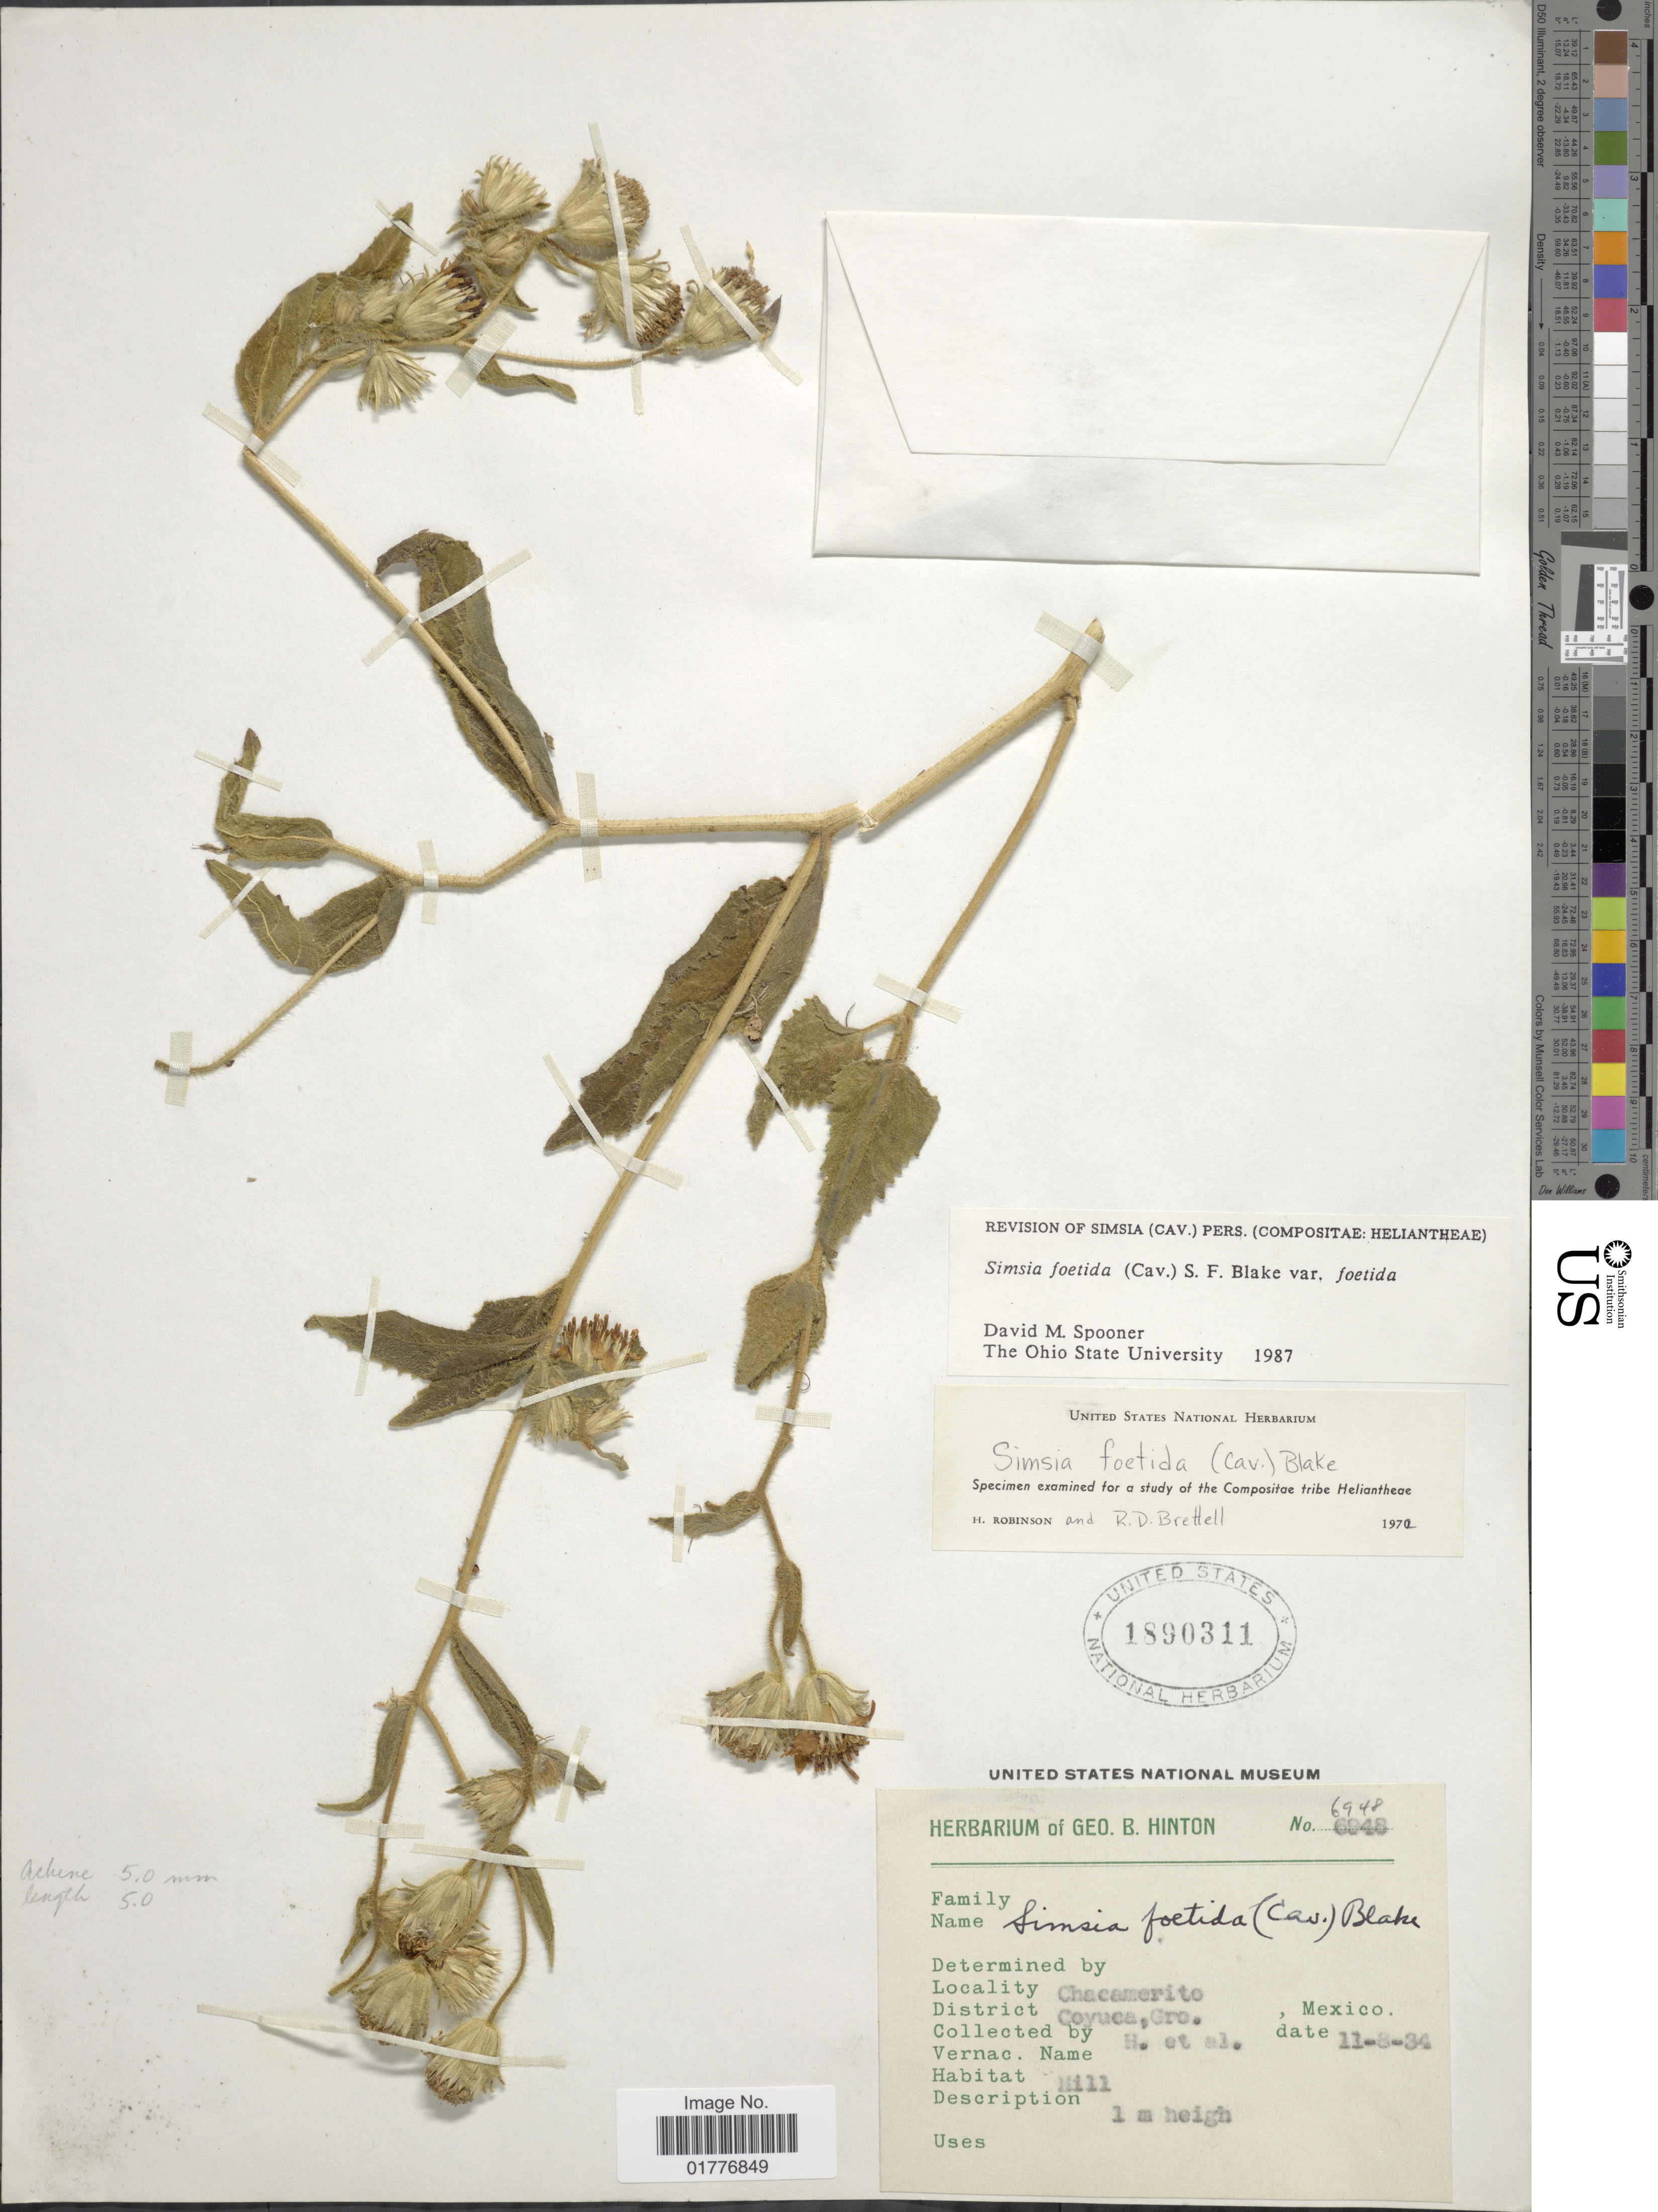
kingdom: Plantae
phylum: Tracheophyta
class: Magnoliopsida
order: Asterales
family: Asteraceae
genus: Simsia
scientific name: Simsia foetida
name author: (Cav.) S.F. Blake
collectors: G. B. Hinton & et al.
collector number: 6948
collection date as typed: Transcribed d/m/y: 11/8/34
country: Mexico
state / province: Guerrero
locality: Chacamerito, District Coyuca, Gro., Mexico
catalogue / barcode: US 1890311